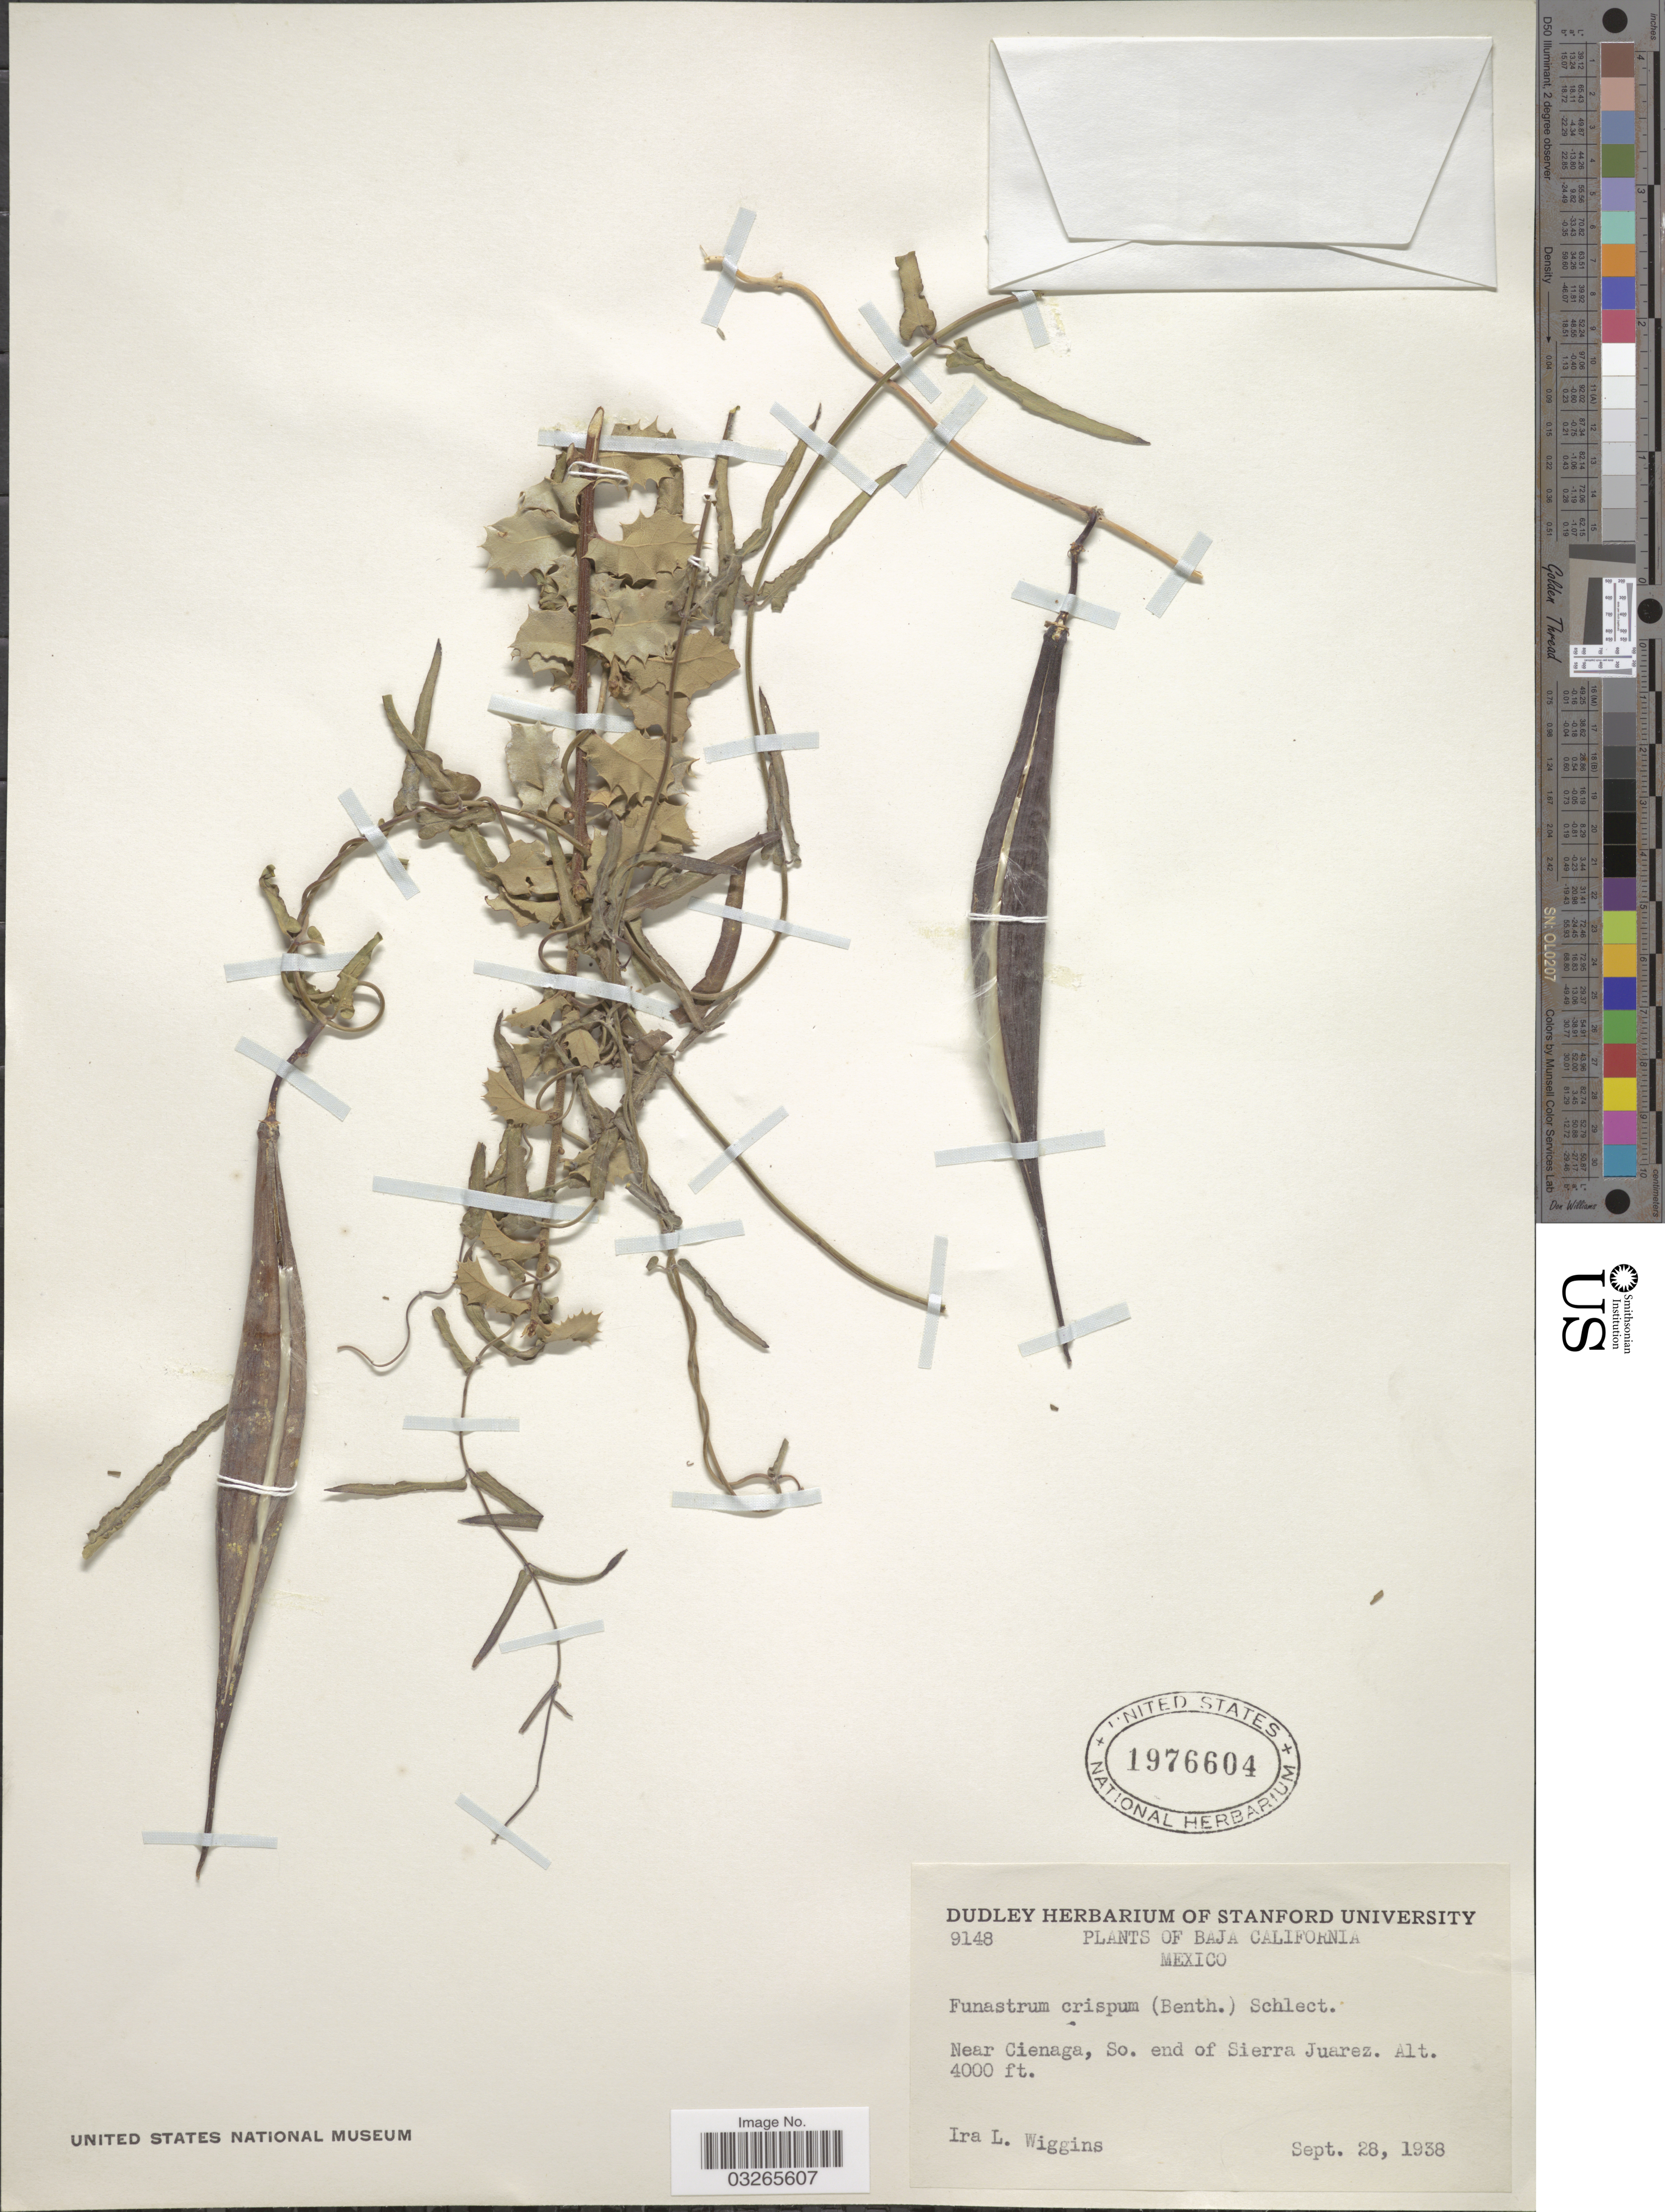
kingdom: Plantae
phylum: Tracheophyta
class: Magnoliopsida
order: Gentianales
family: Apocynaceae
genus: Sarcostemma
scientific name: Sarcostemma crispum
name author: Benth.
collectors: I. L. Wiggins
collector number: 9148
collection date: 1938-09-28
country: Mexico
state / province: Baja California Norte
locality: Baja California, Near Cienaga, So. end of Sierra Juarez.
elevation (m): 1219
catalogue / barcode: US 1976604